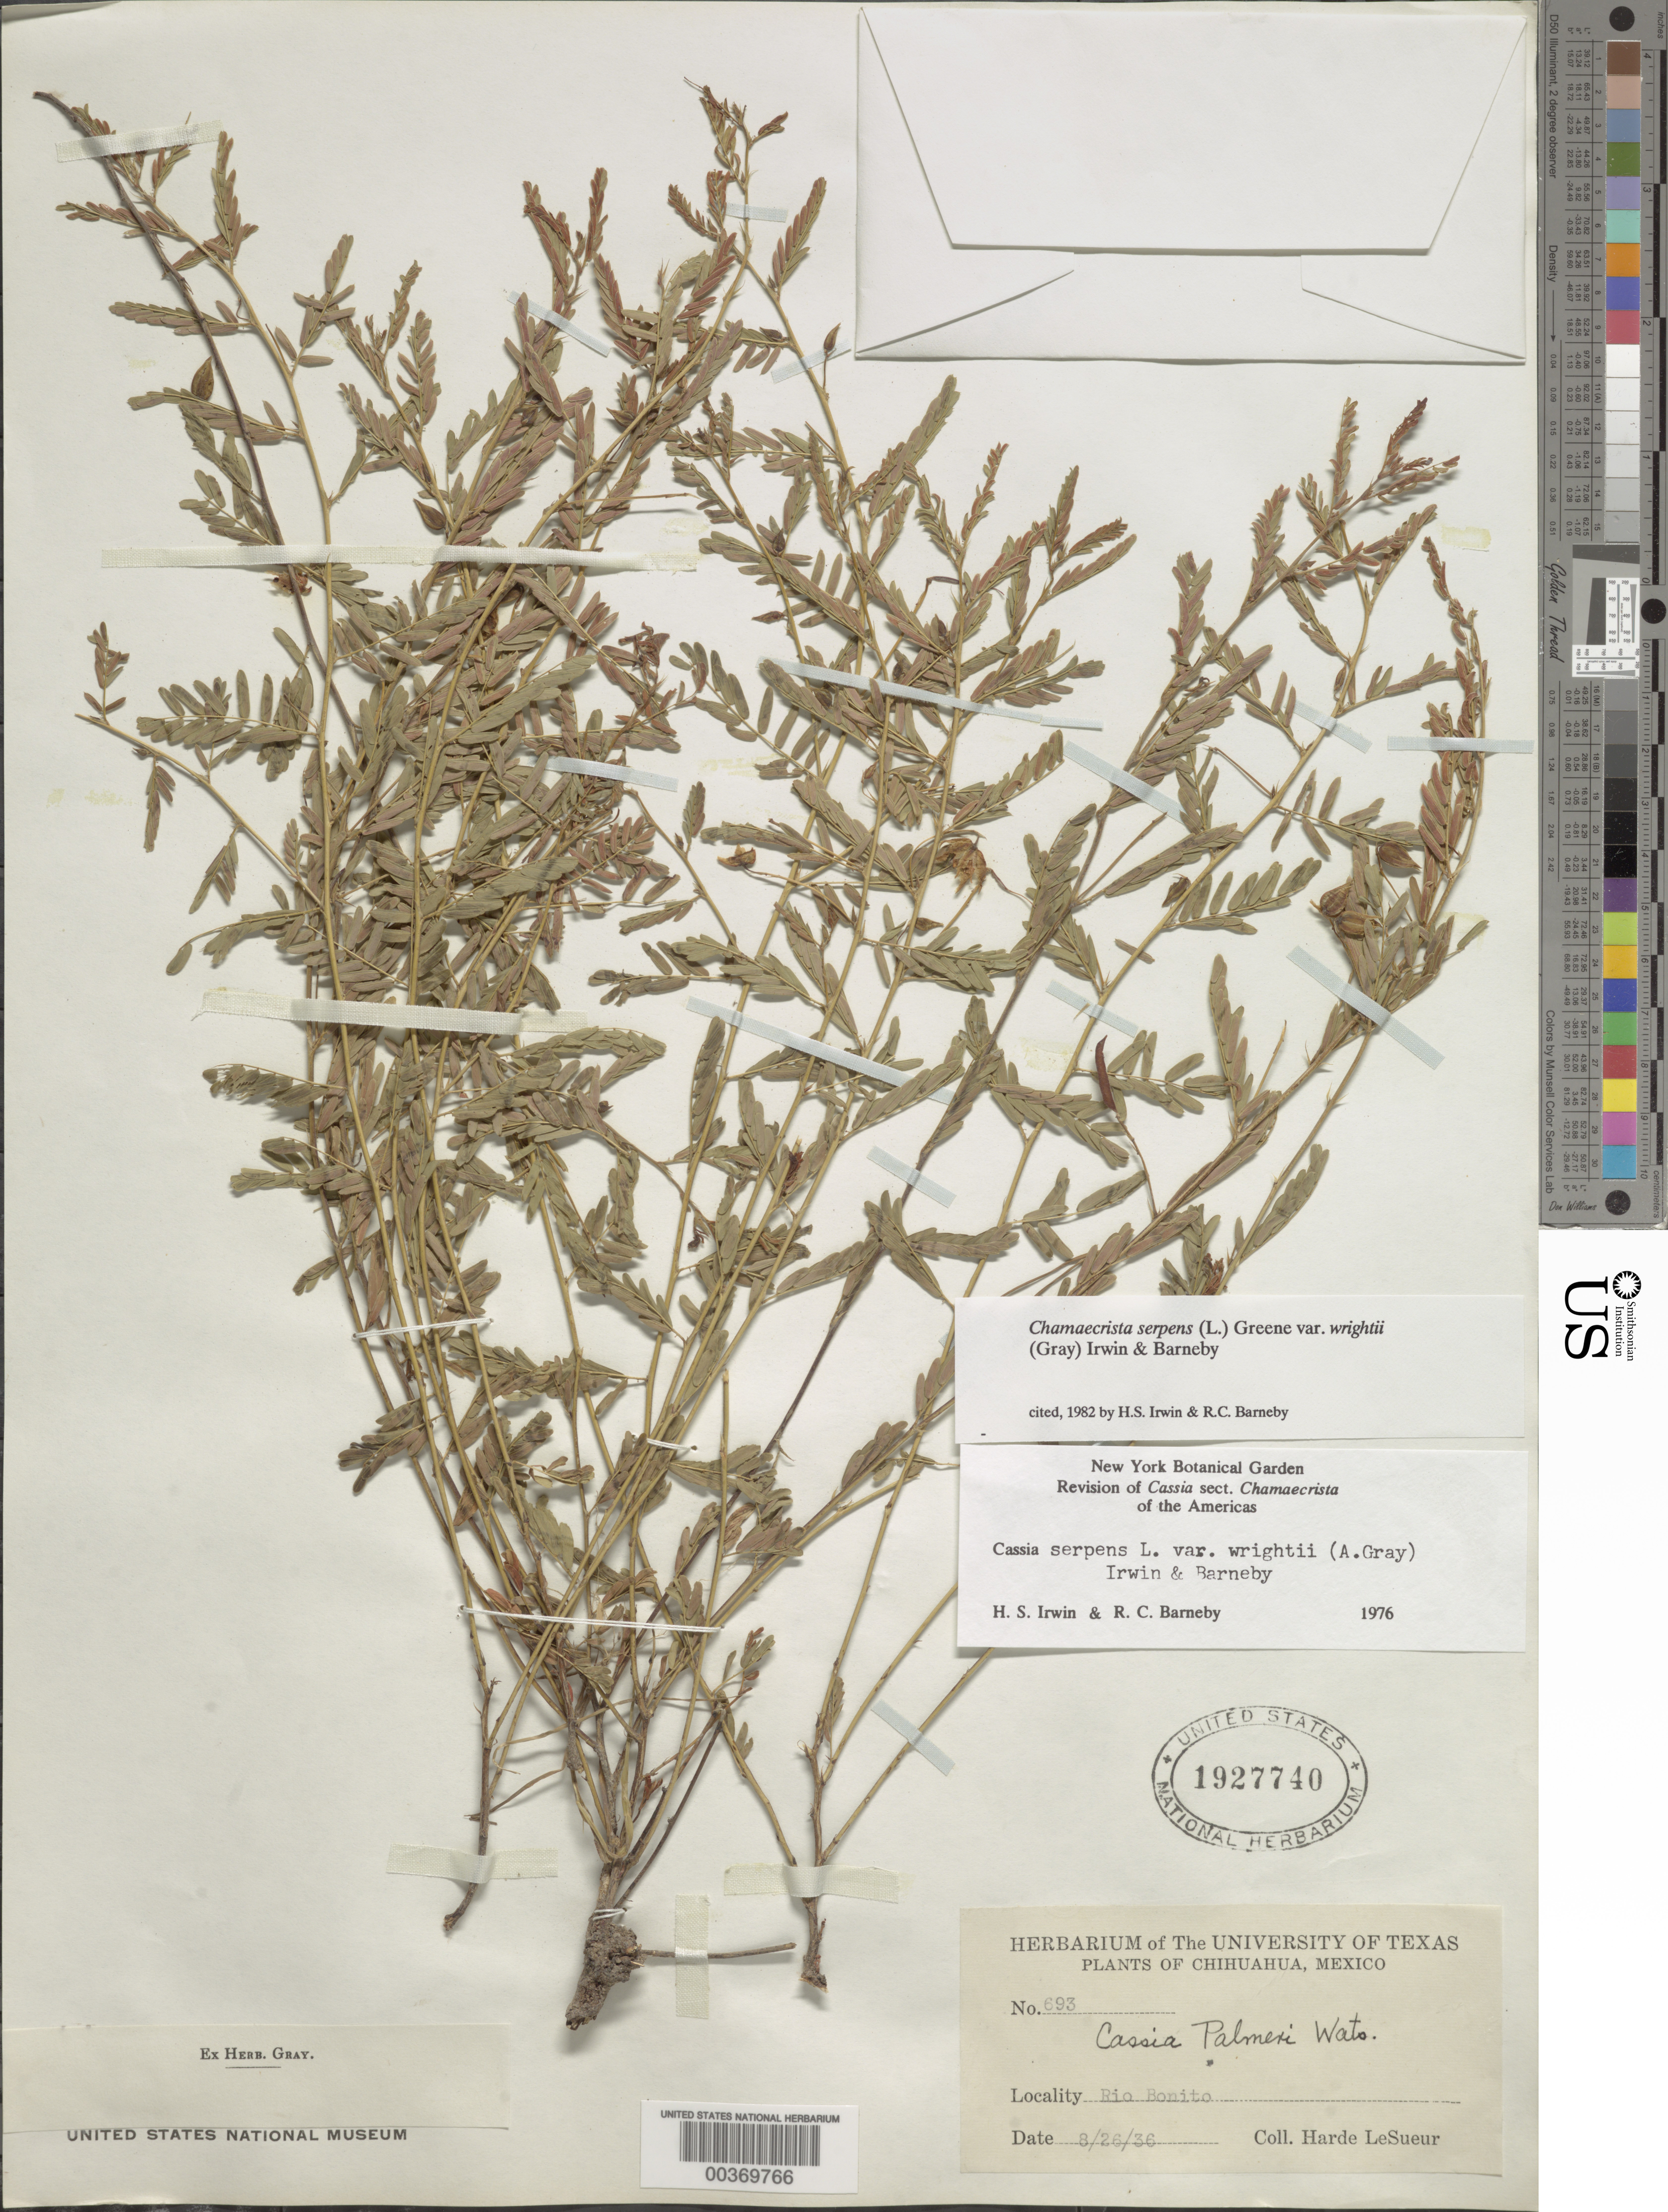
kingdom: Plantae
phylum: Tracheophyta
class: Magnoliopsida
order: Fabales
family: Fabaceae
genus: Chamaecrista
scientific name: Chamaecrista serpens var. wrightii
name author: (A. Gray) H.S. Irwin & Barneby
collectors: D. H. LeSueur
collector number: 693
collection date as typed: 26 Aug 1936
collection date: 1936-08-26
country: Mexico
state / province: Chiapas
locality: Rio Bonito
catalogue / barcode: US 1927740